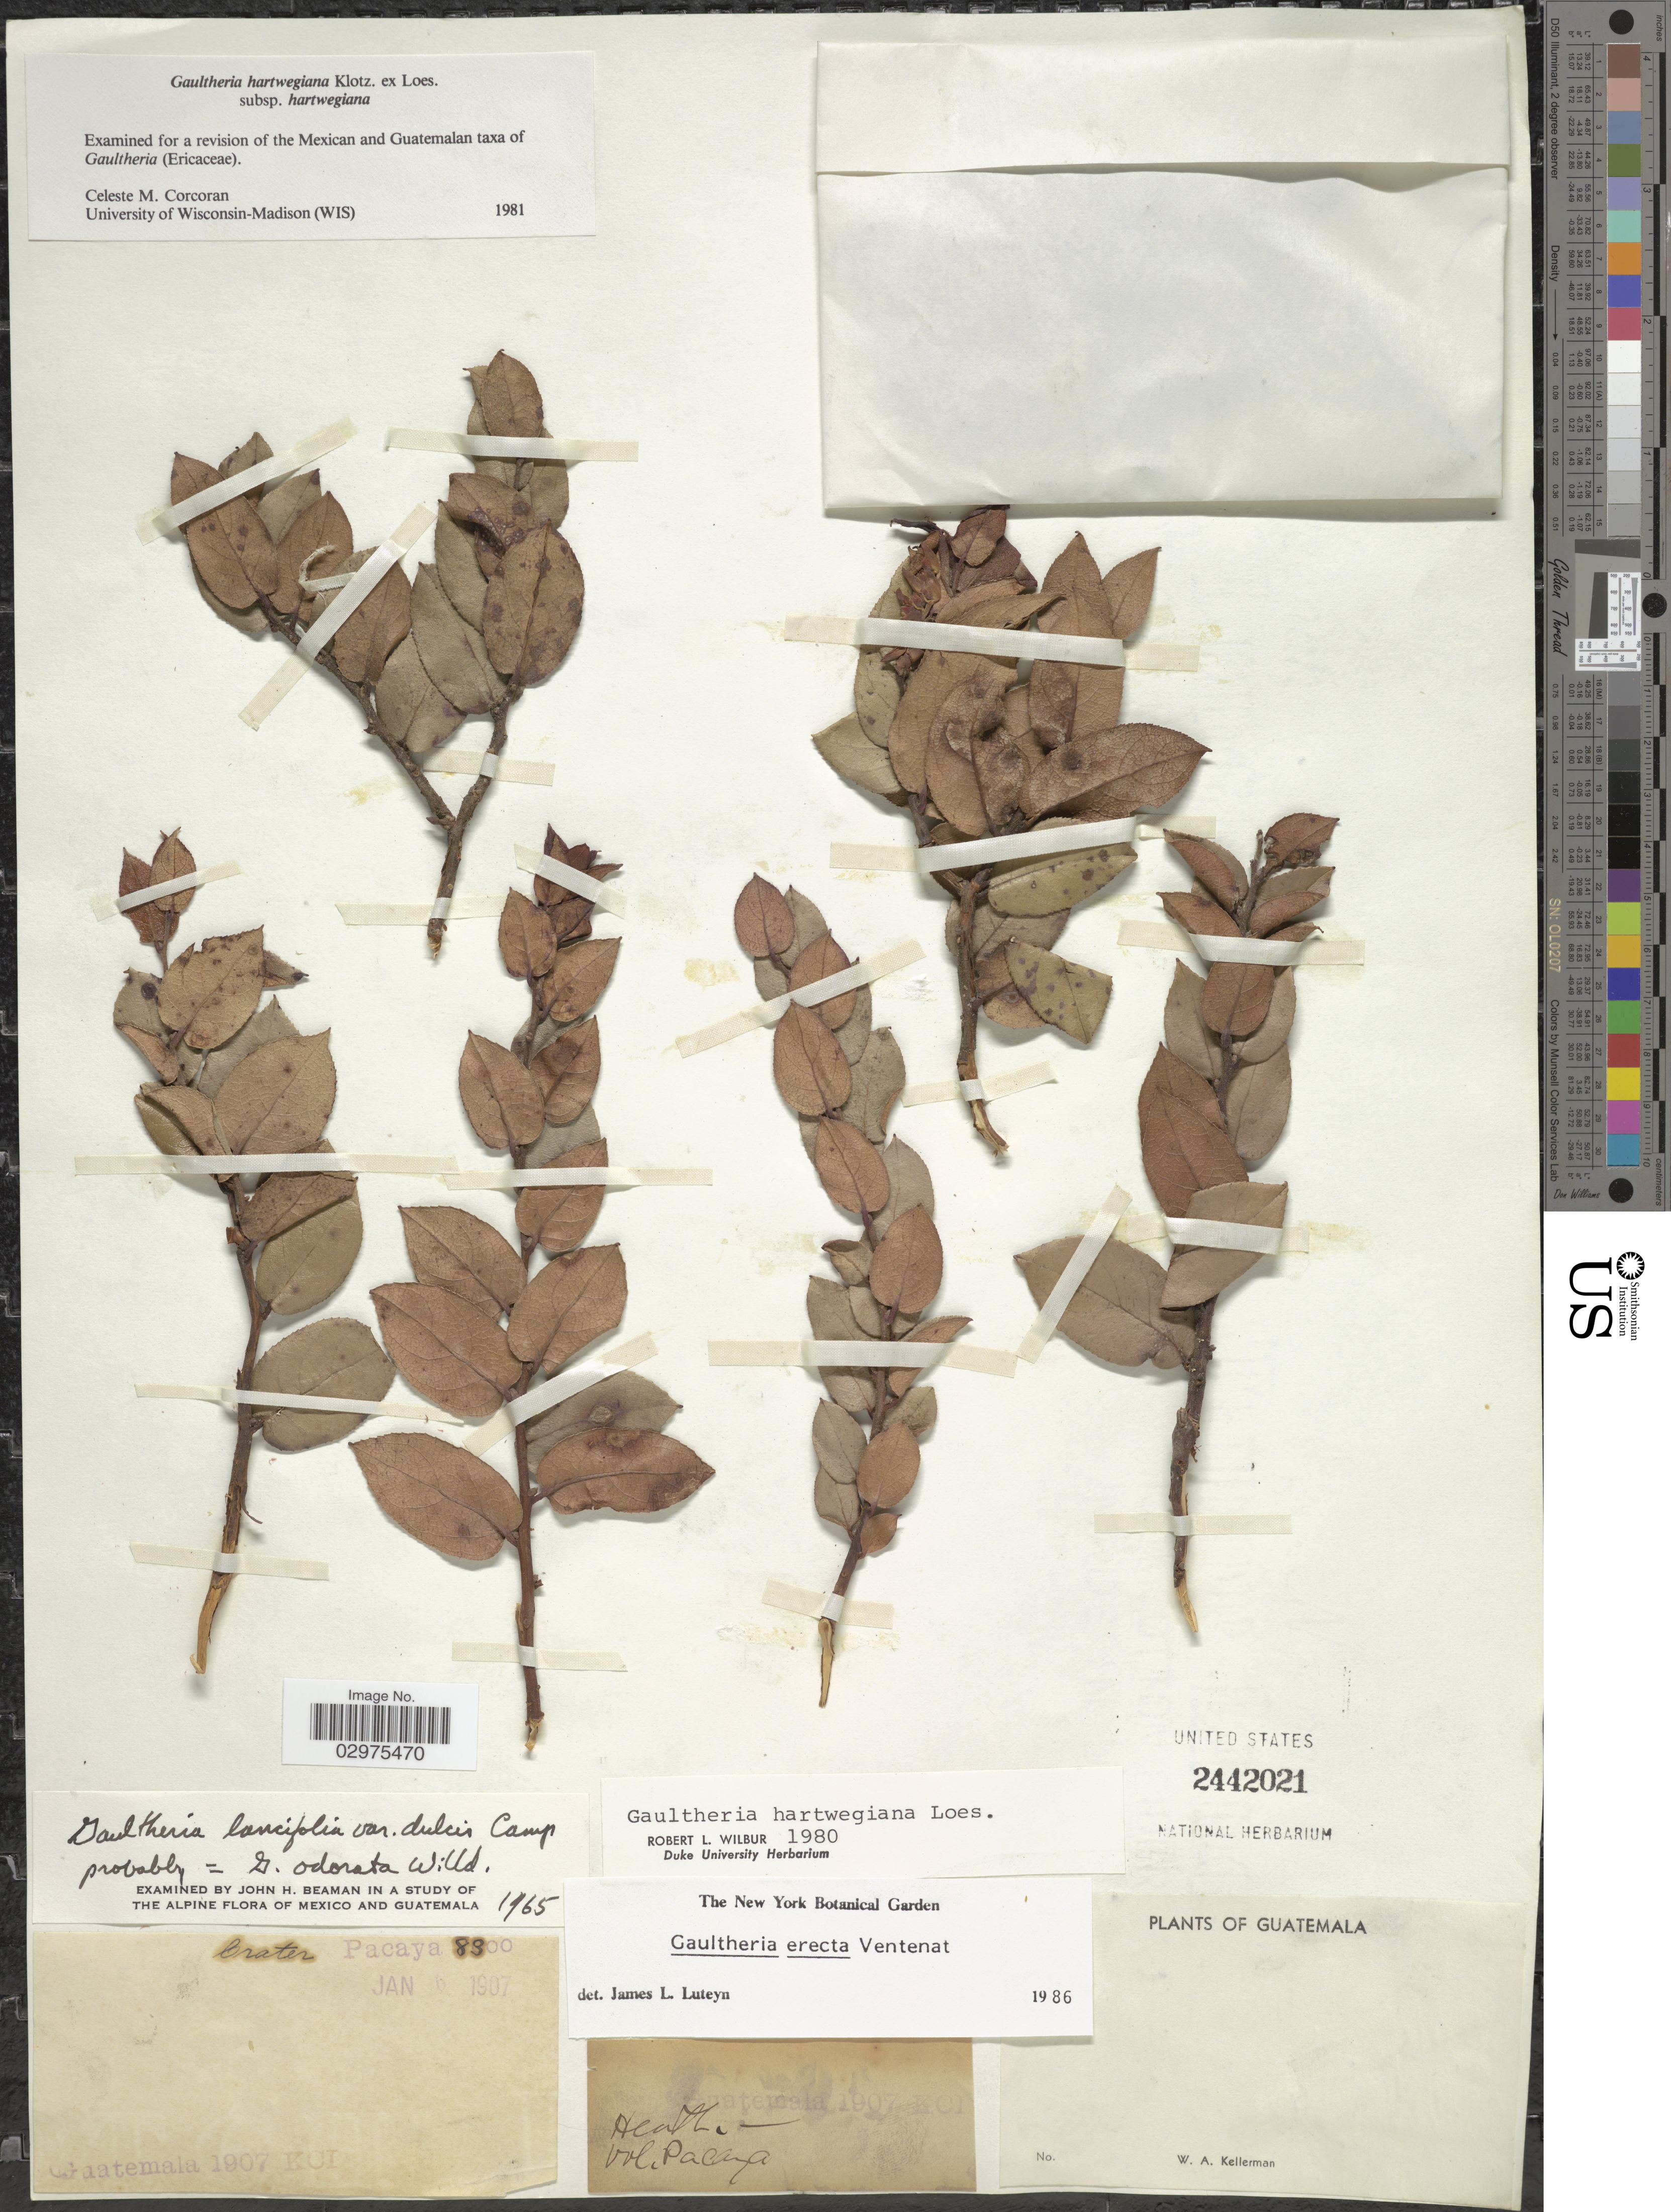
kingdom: Plantae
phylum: Tracheophyta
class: Magnoliopsida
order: Ericales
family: Ericaceae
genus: Gaultheria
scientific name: Gaultheria erecta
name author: Vent.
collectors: W. Kellerman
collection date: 1907-01-06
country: Guatemala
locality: Vol. Pacaya.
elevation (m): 2530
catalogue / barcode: US 2442021